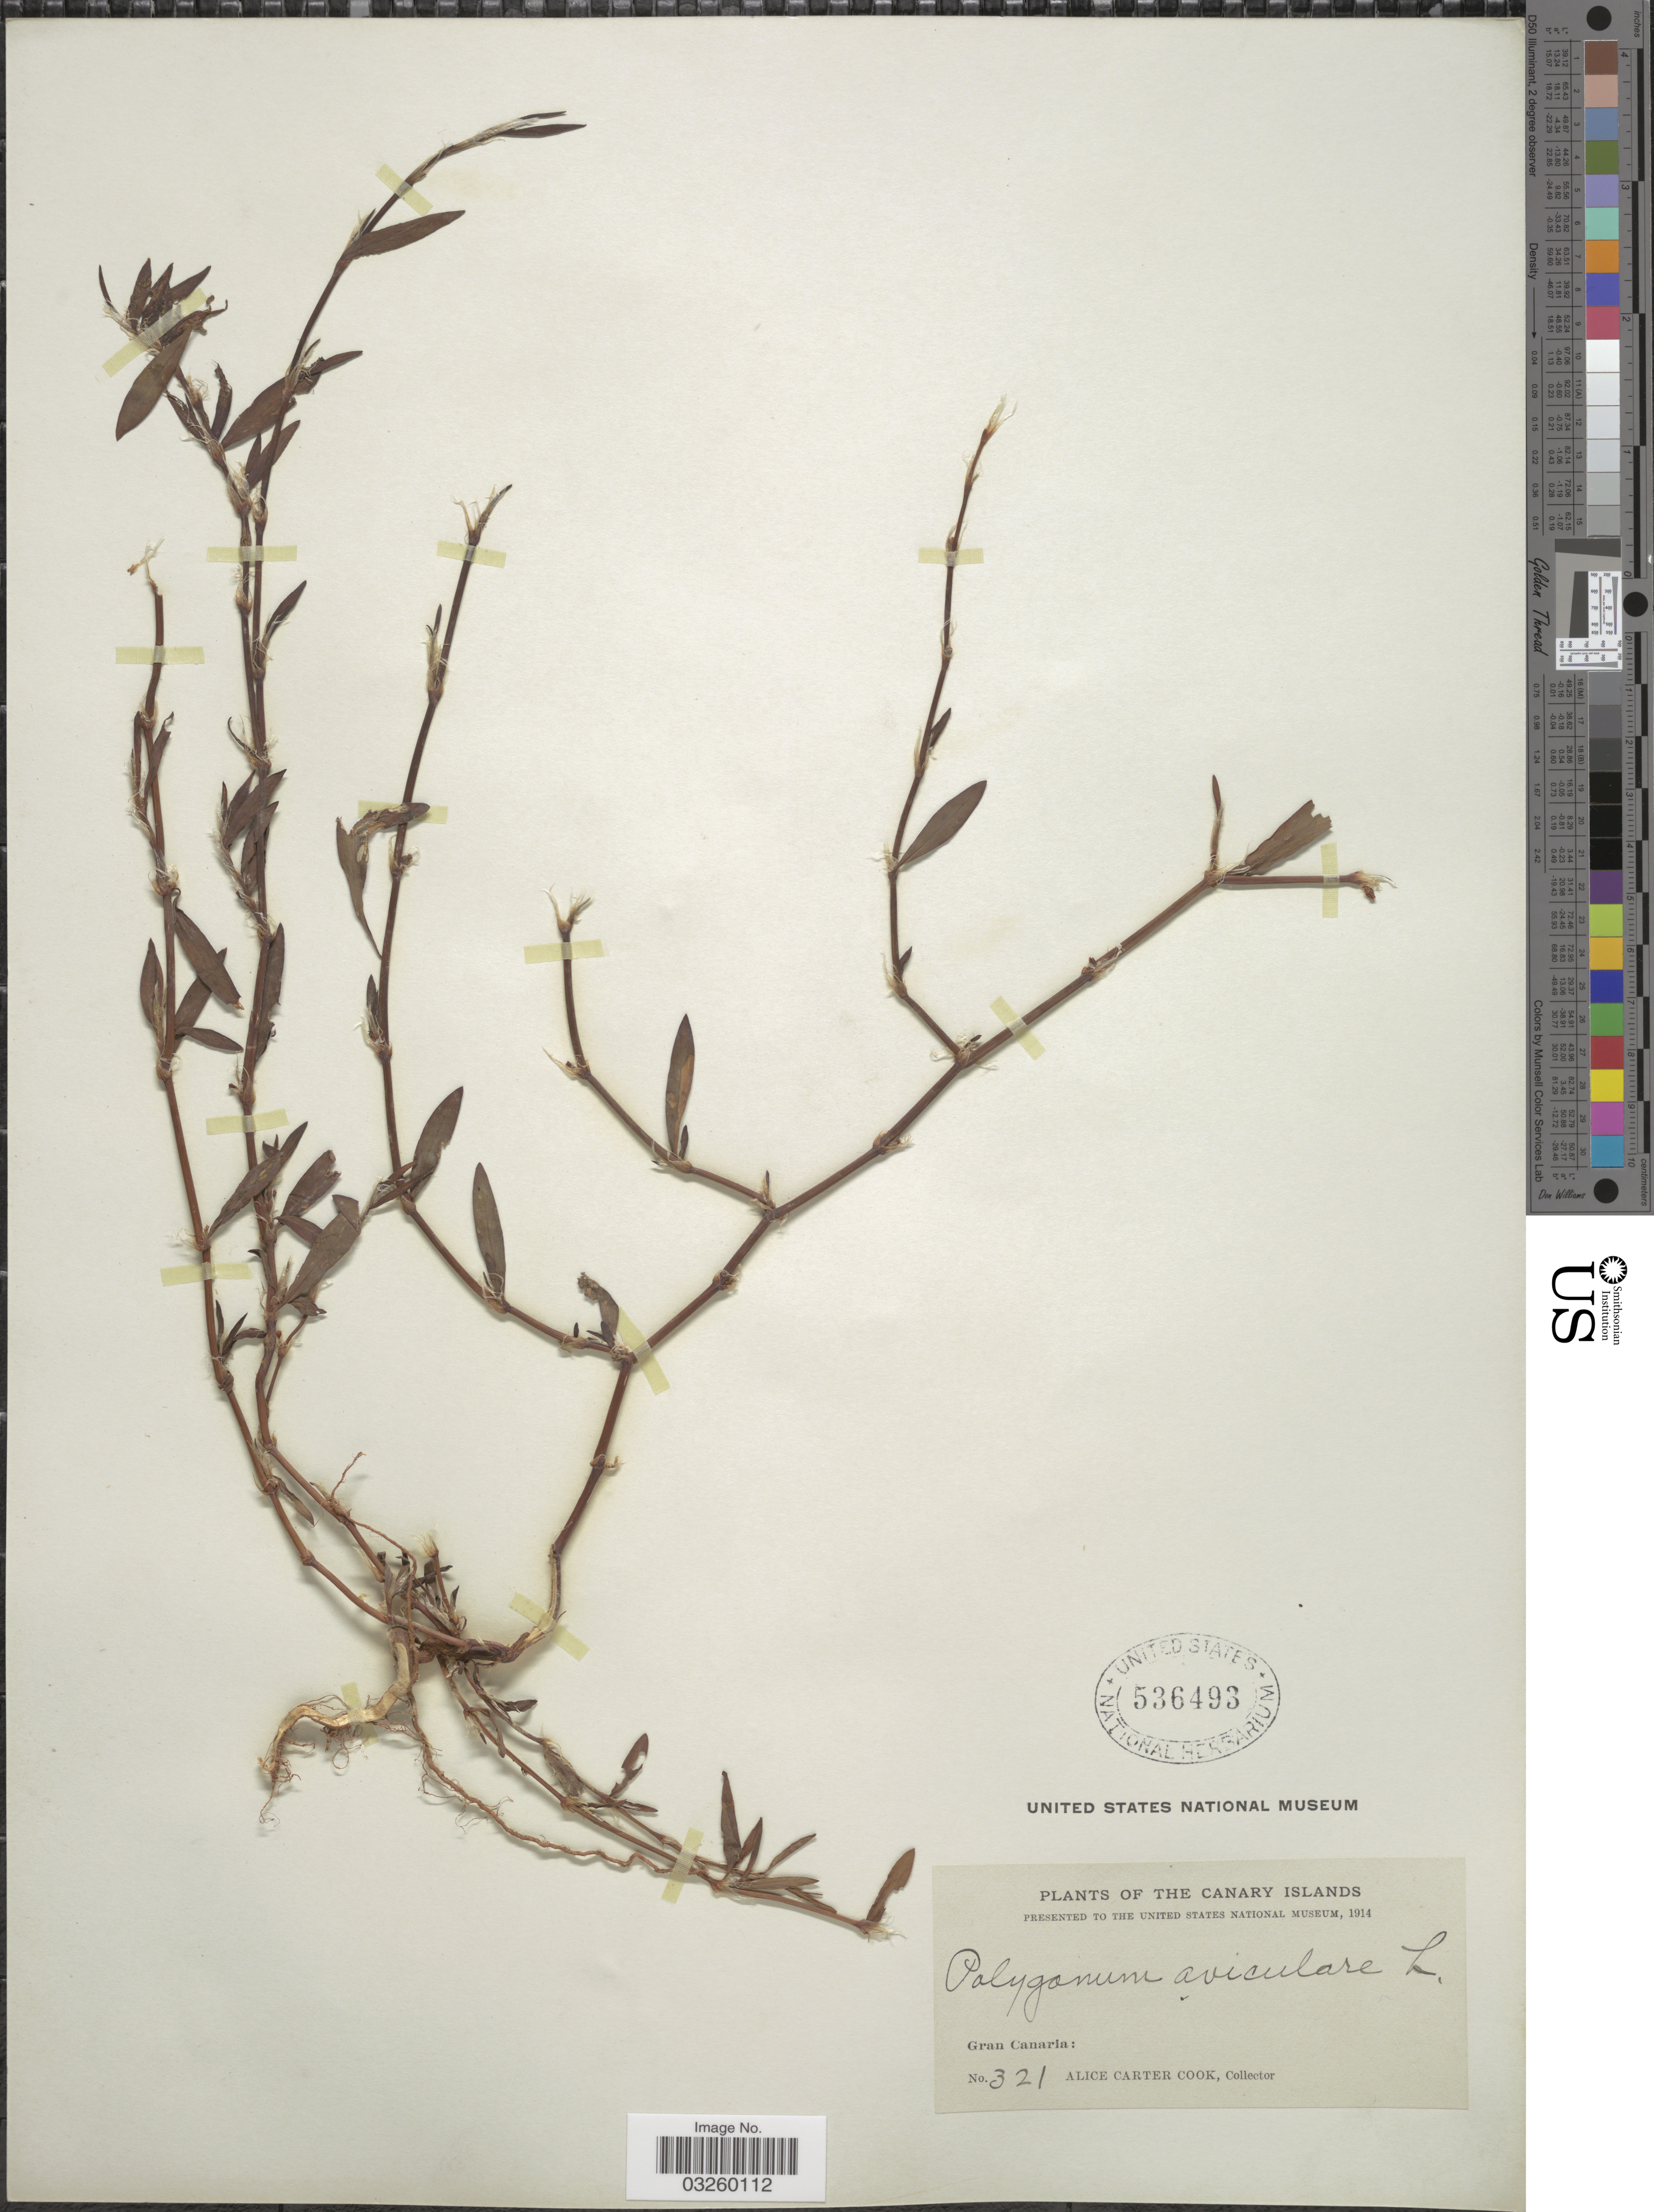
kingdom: Plantae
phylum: Tracheophyta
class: Magnoliopsida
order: Caryophyllales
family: Polygonaceae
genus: Polygonum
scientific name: Polygonum aviculare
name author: L.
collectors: Alice C. Cook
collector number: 321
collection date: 1914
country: Spain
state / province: Canarias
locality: Canary Islands. Gran Canaria.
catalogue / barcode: US 536493